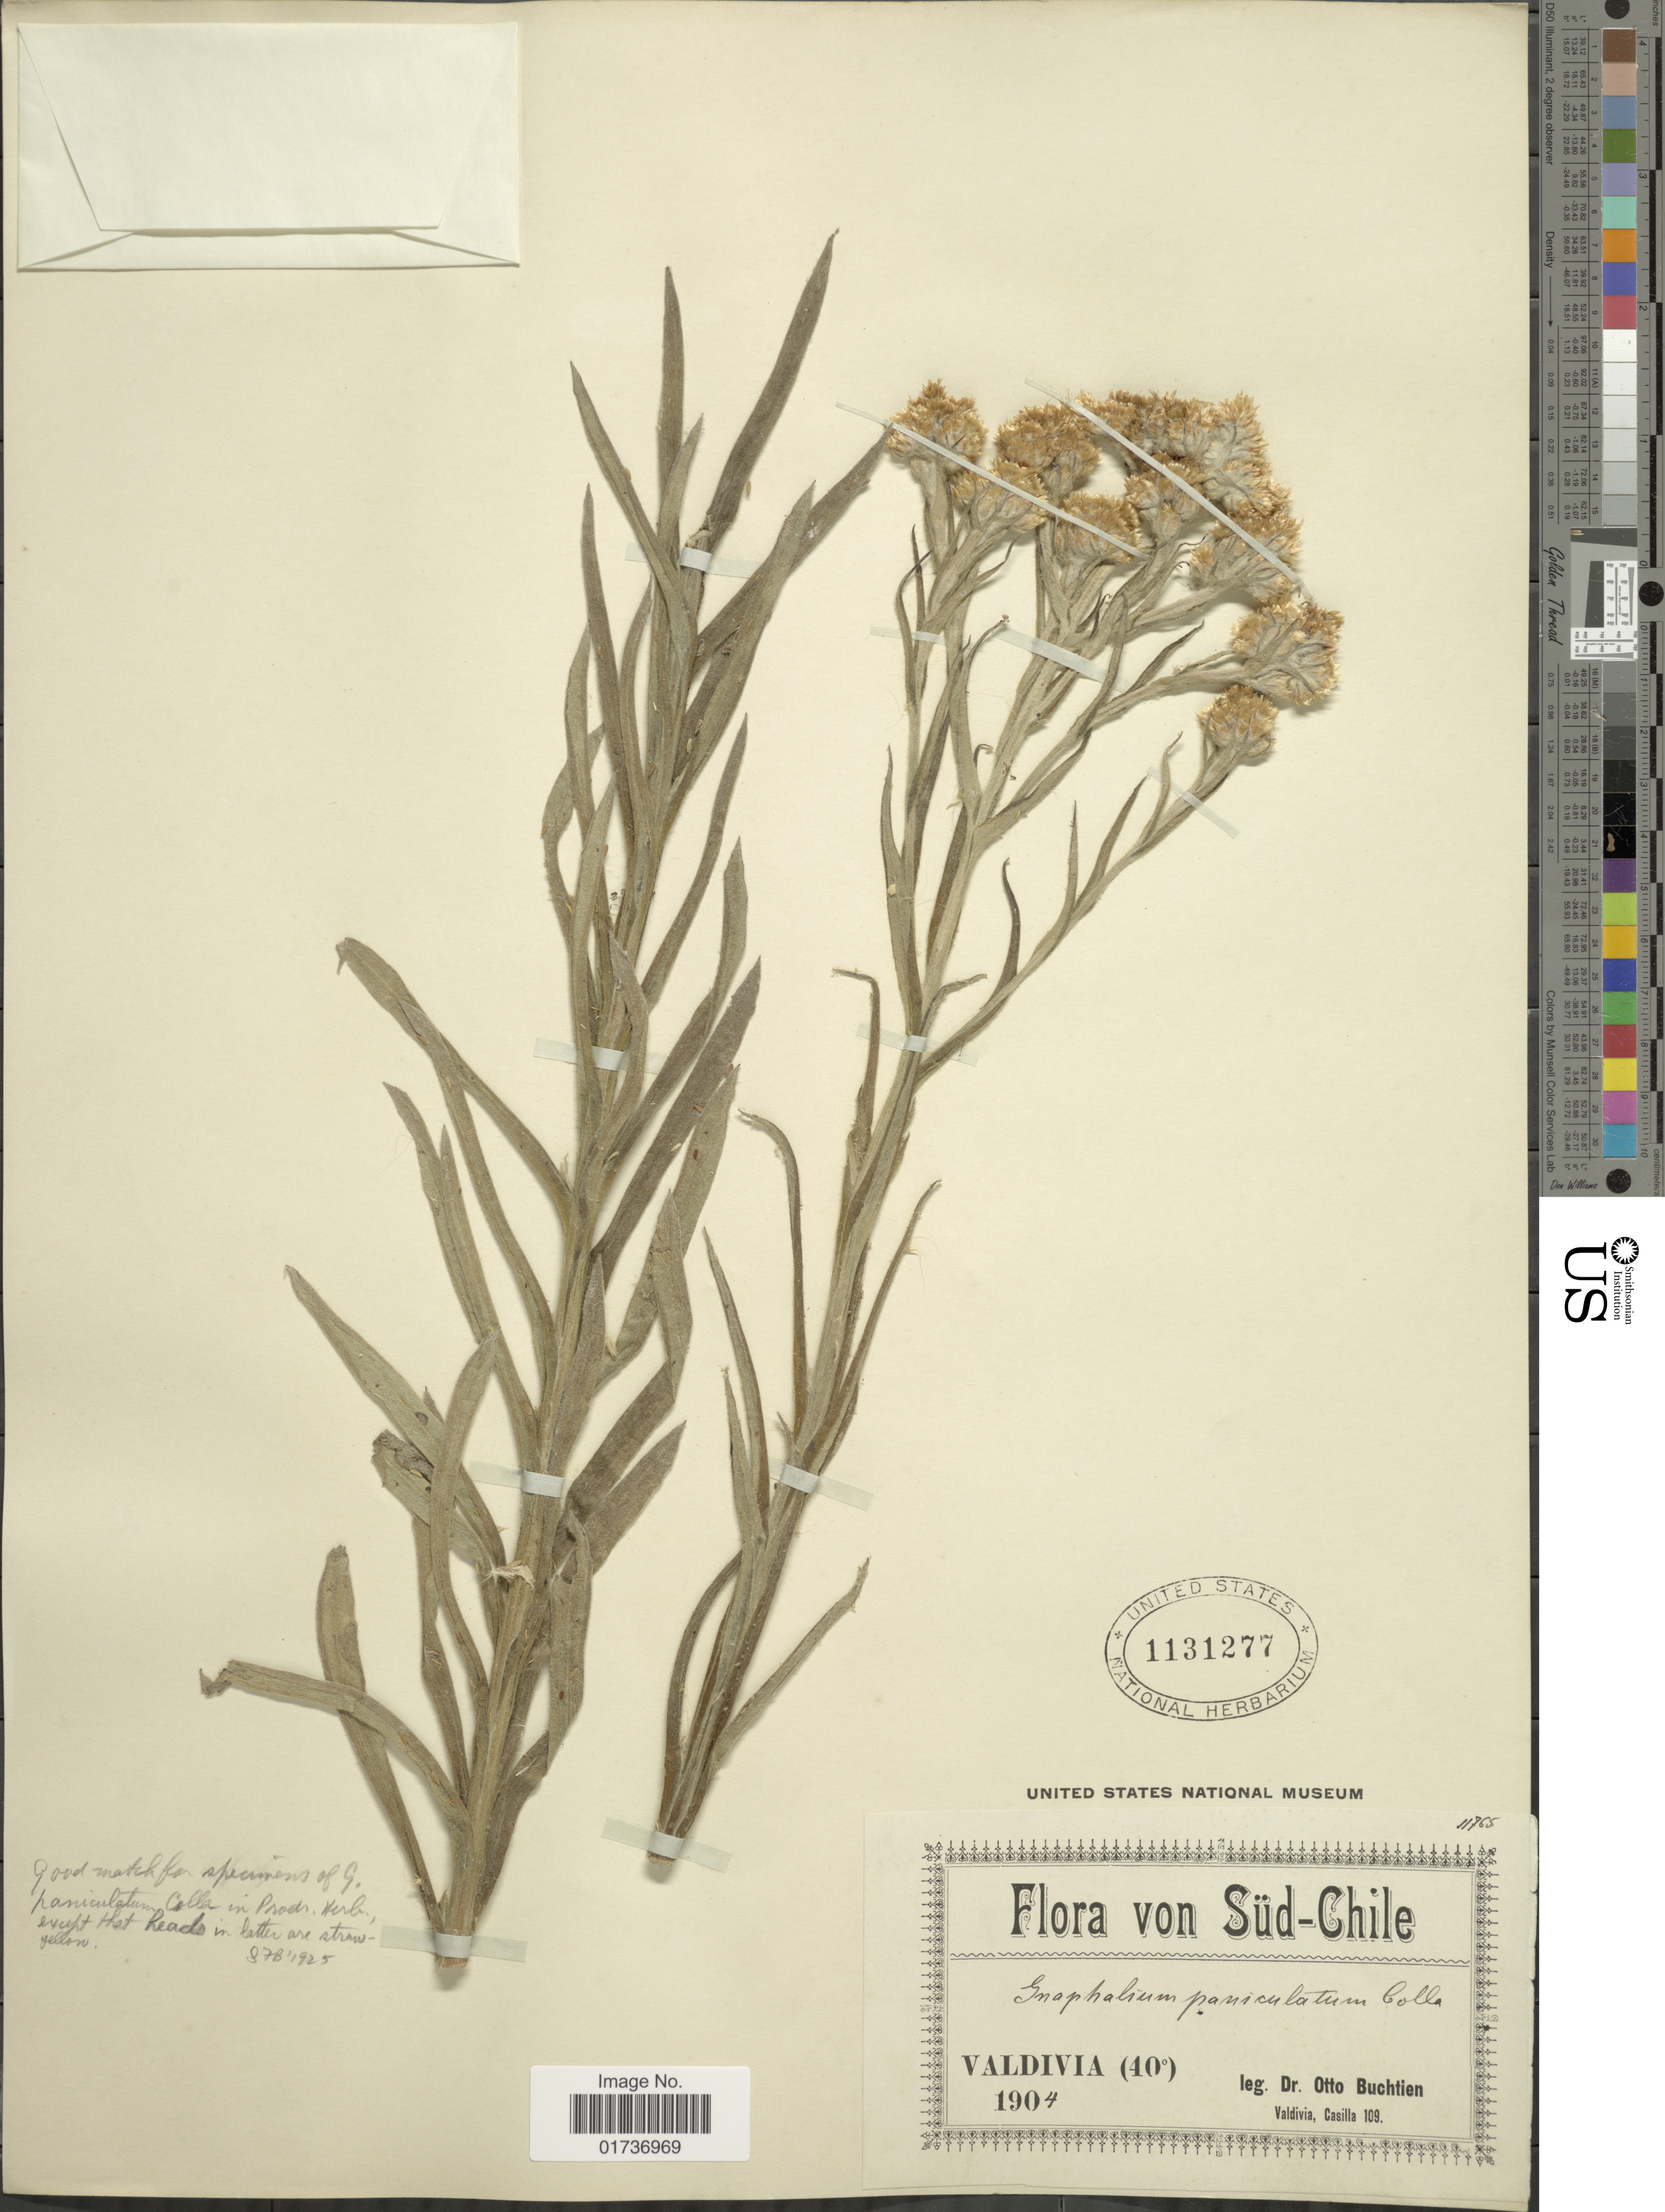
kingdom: Plantae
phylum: Tracheophyta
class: Magnoliopsida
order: Asterales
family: Asteraceae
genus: Gnaphalium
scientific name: Gnaphalium cheiranthifolium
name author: Bertero ex Lam.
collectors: O. Buchtien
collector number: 11765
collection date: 1904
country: Chile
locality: Süd-Chile, Valdivia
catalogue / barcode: US 1131277